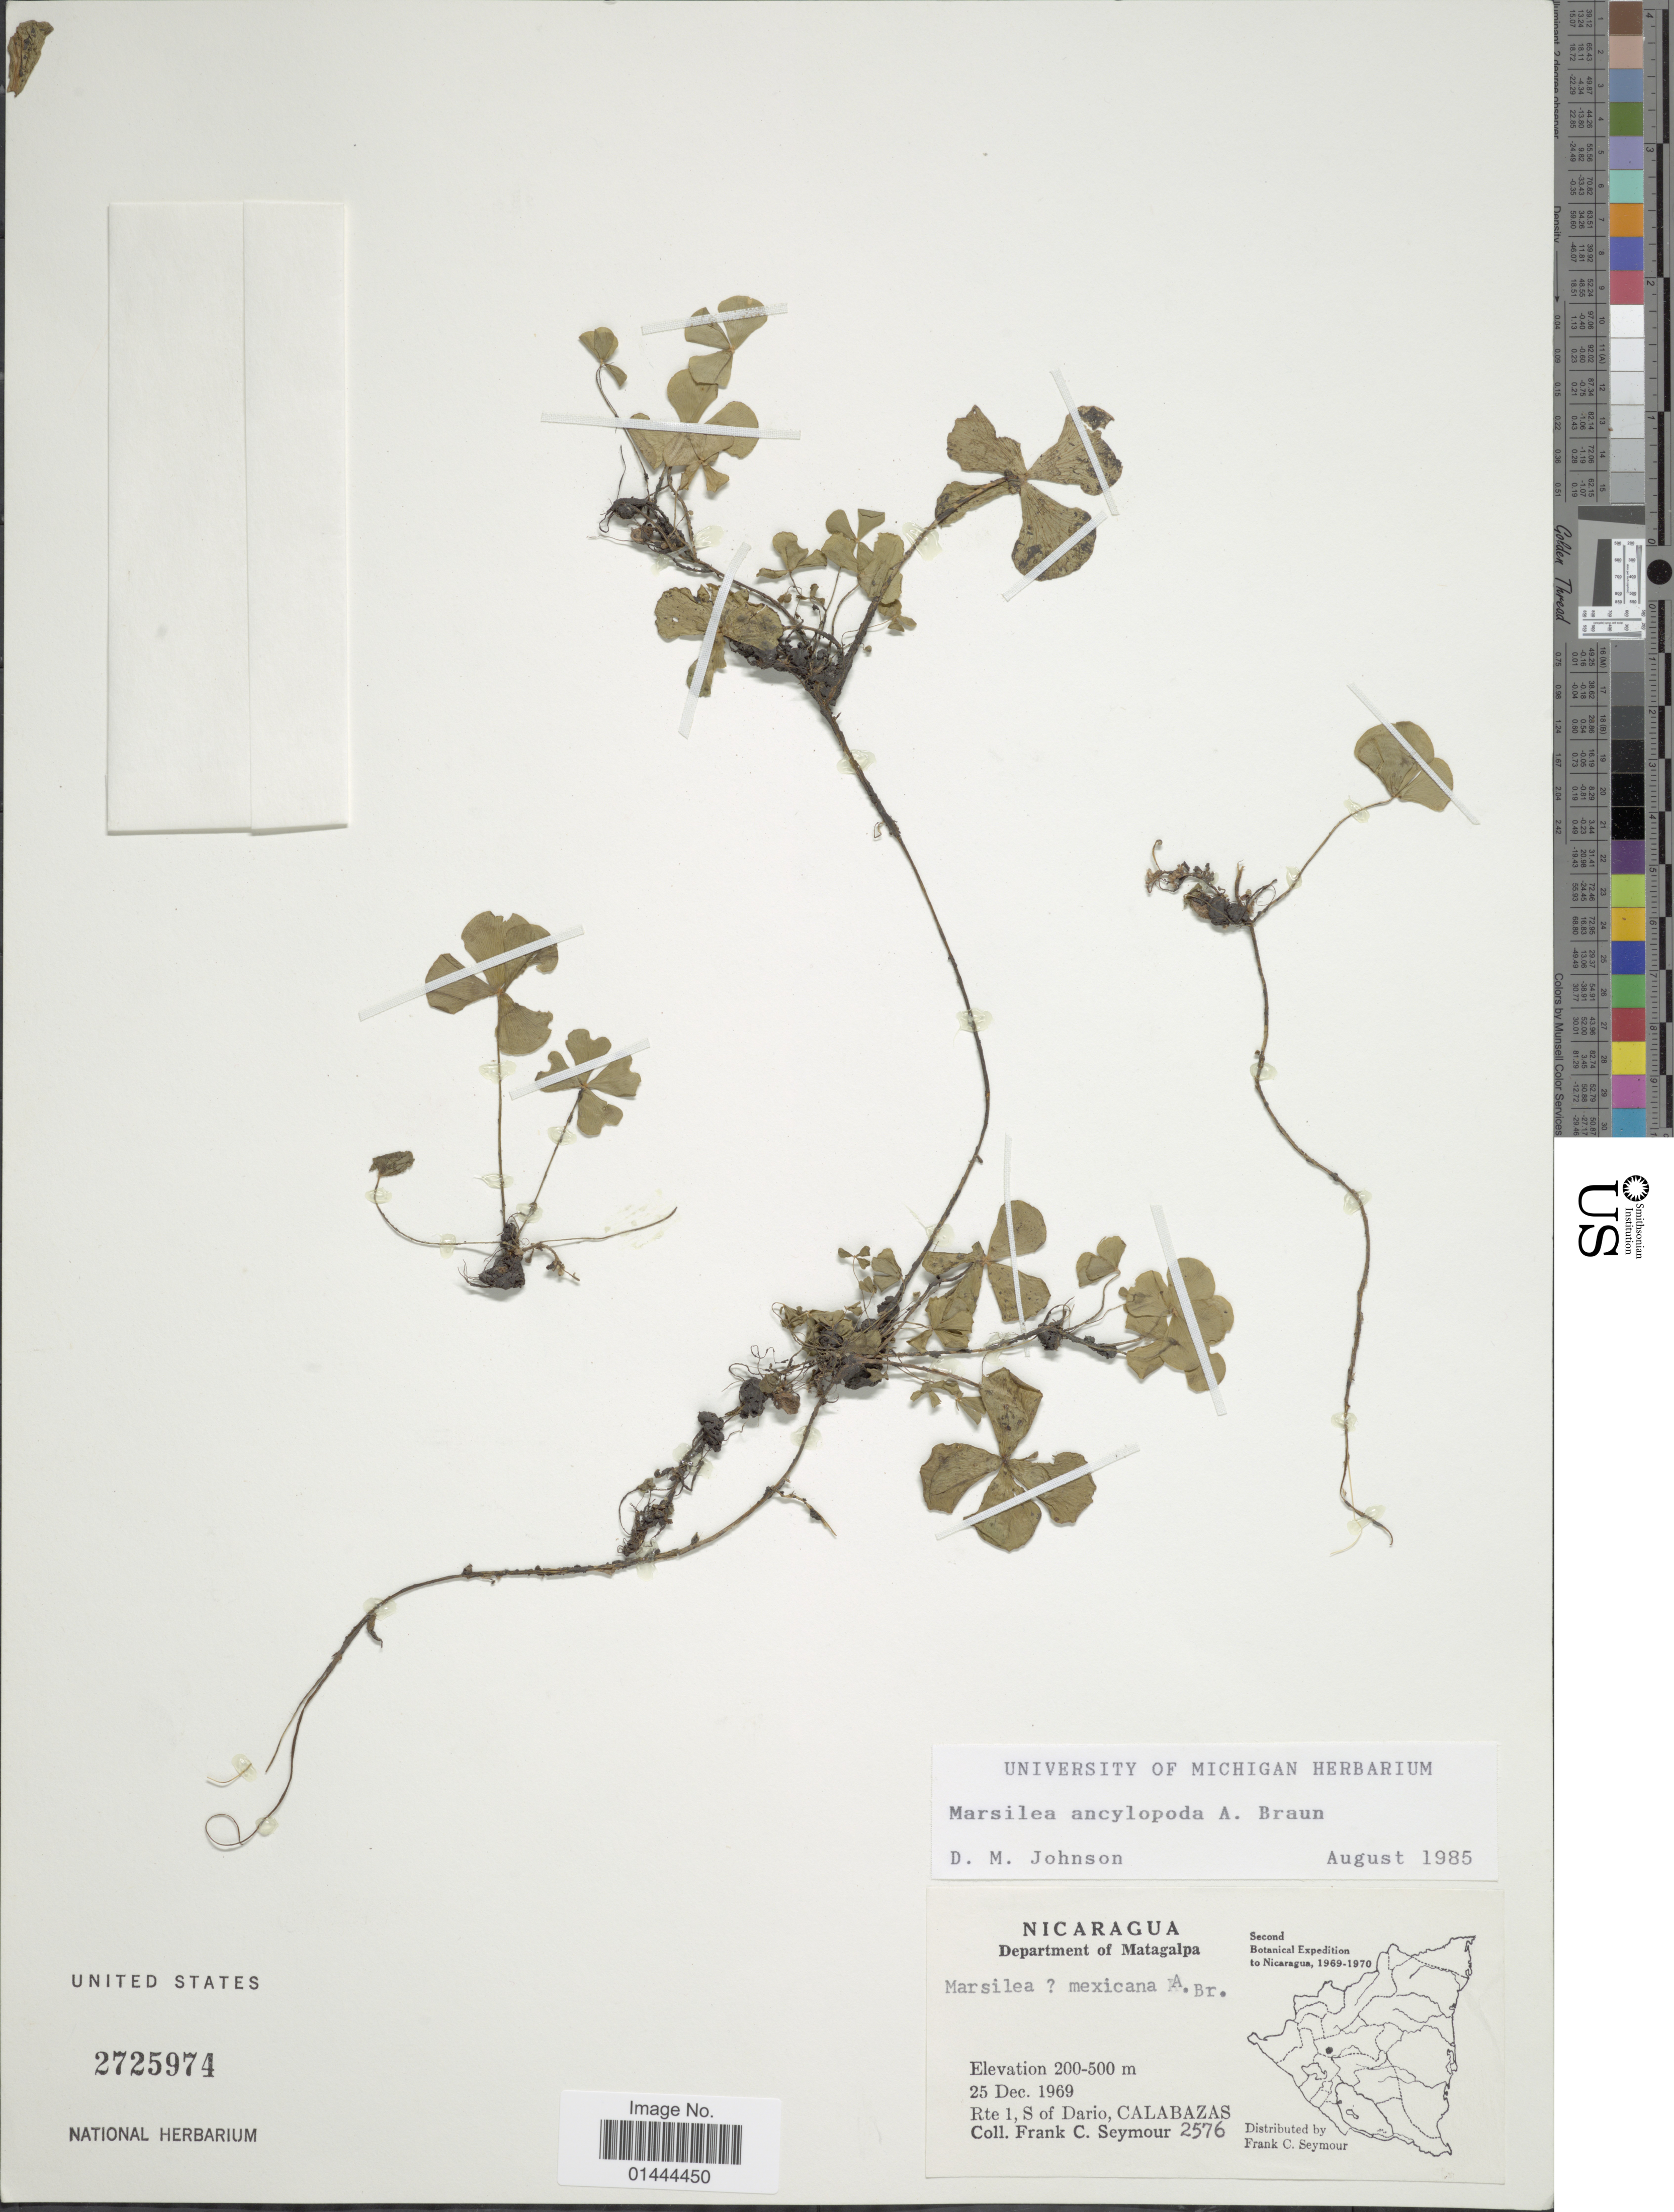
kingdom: Plantae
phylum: Tracheophyta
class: Polypodiopsida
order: Salviniales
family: Marsileaceae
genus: Marsilea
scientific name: Marsilea ancylopoda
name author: A. Braun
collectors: F. C. Seymour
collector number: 2576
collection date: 1969-12-25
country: Nicaragua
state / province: Matagalpa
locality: Rte 1, S of Dario,Calabazas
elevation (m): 200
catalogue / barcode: US 2725974